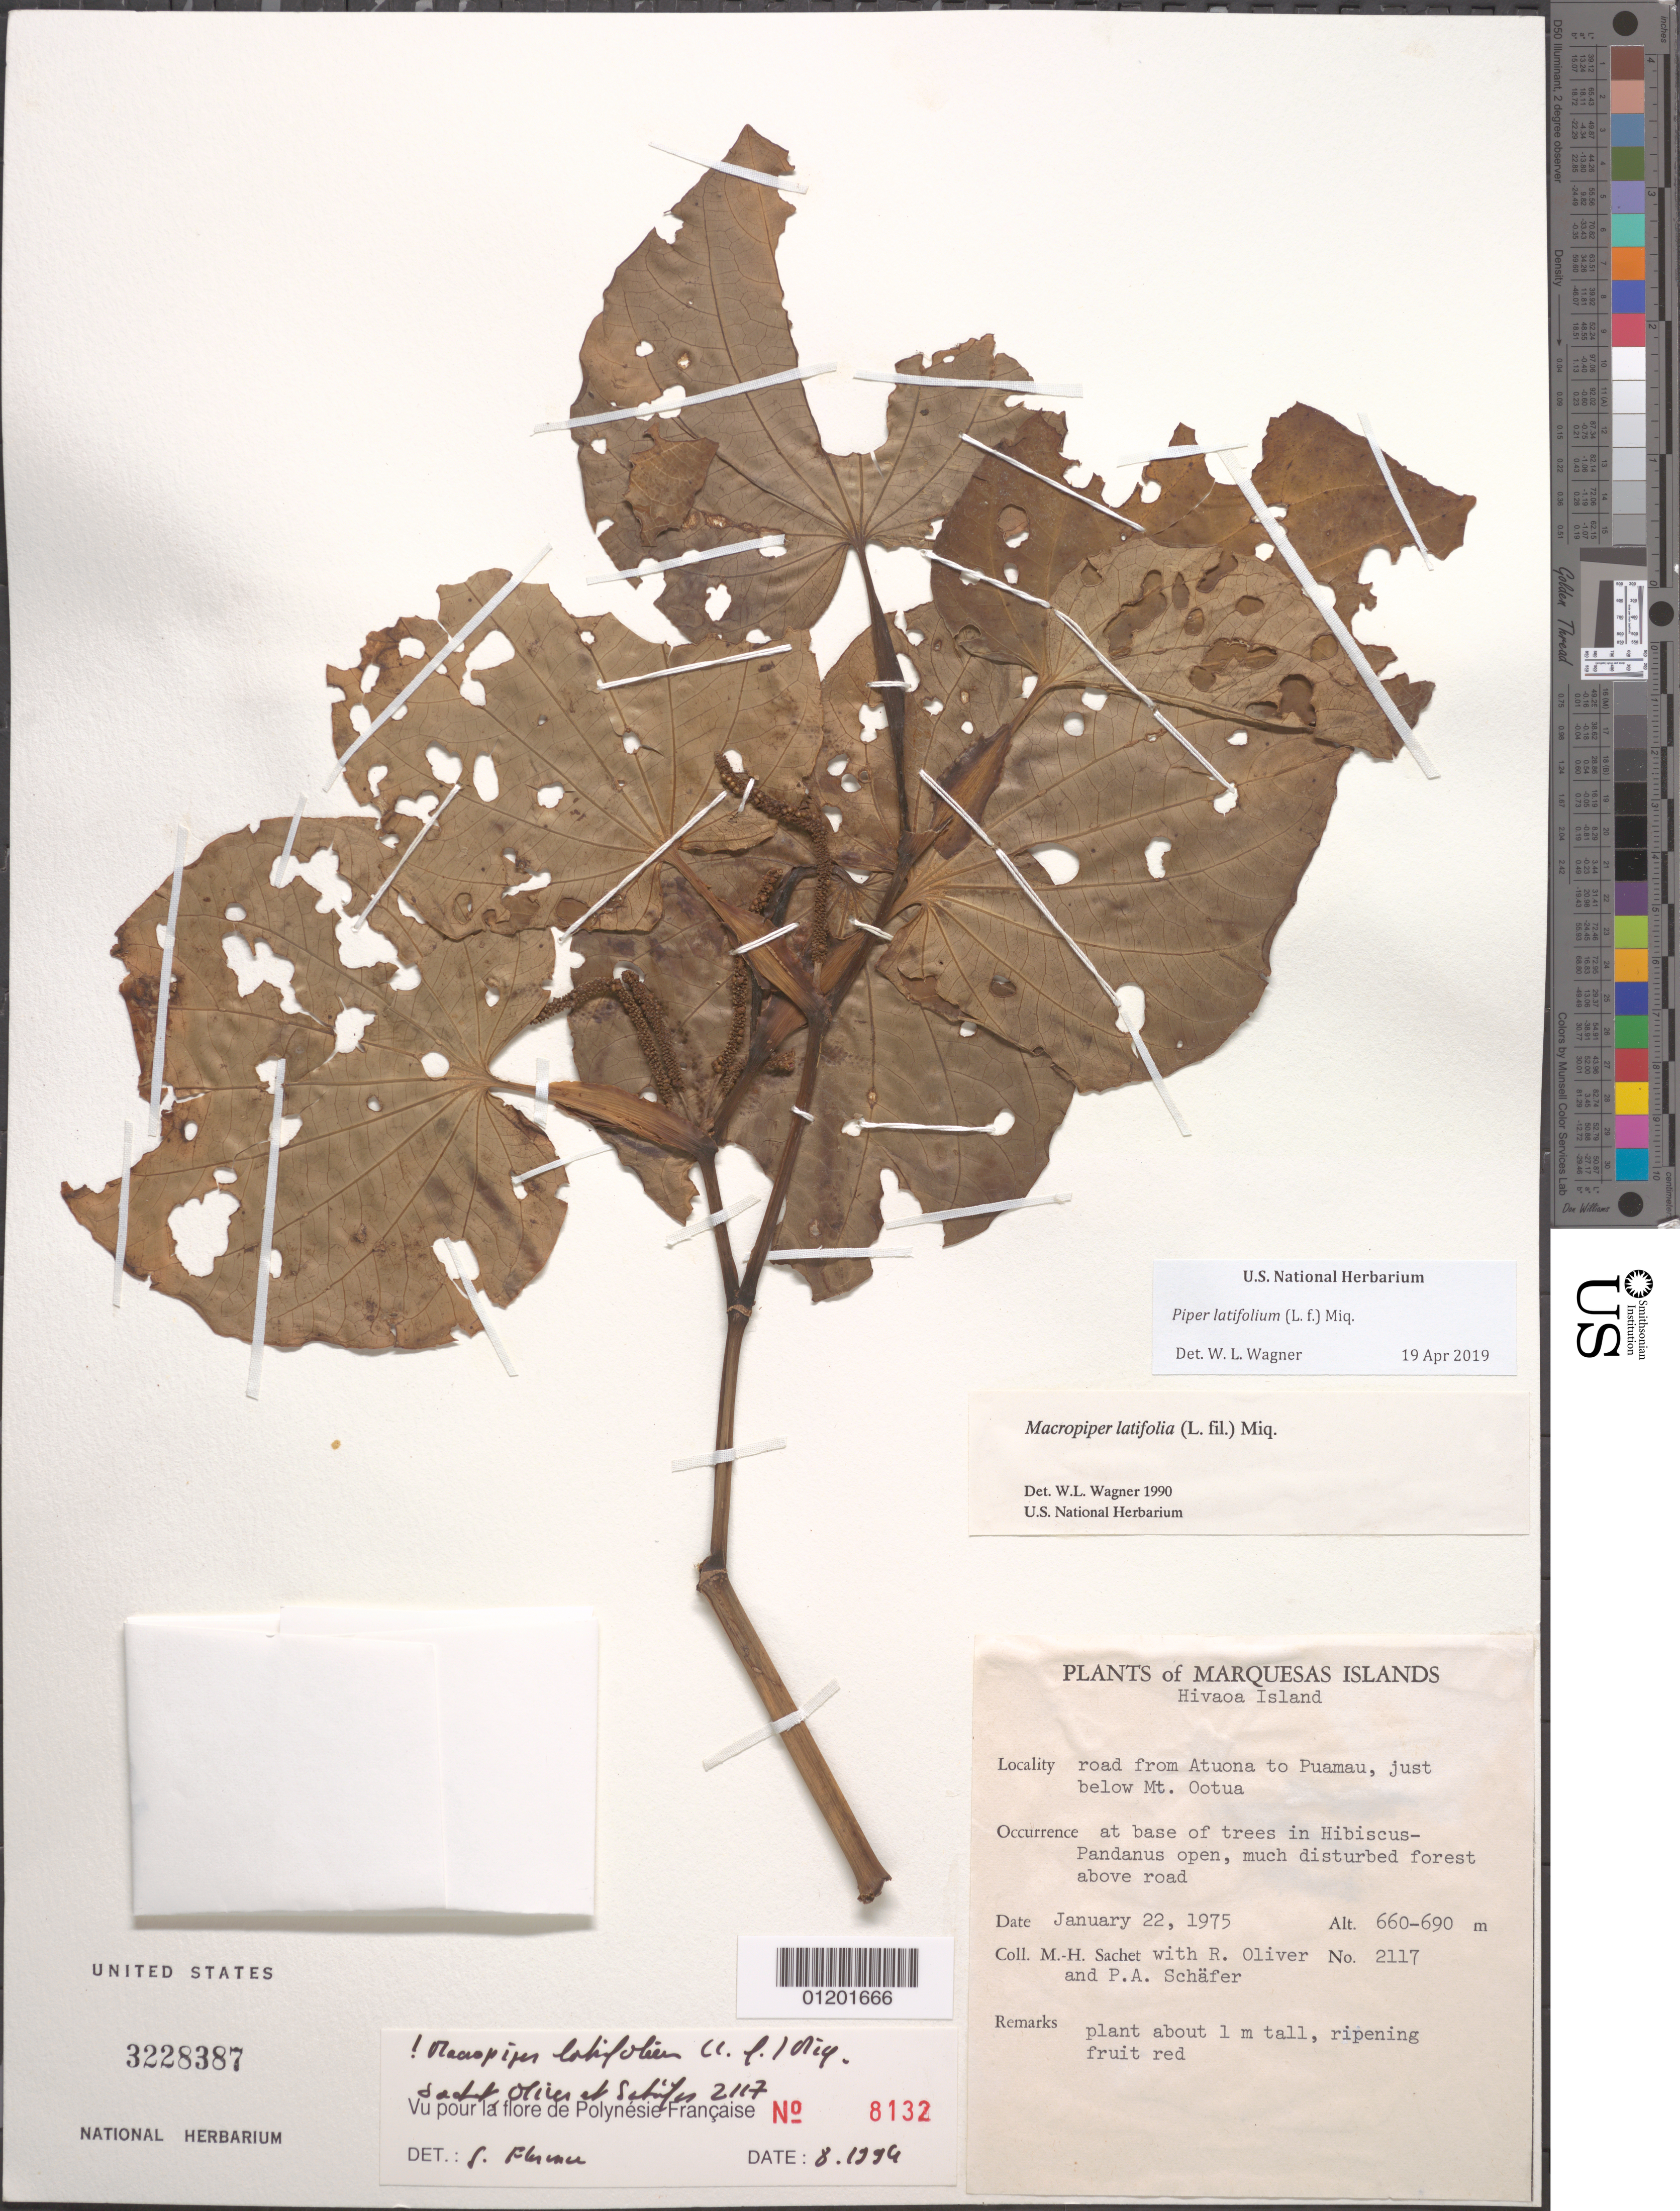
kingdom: Plantae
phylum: Tracheophyta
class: Magnoliopsida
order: Piperales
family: Piperaceae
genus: Piper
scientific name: Piper latifolium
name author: L. f.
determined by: Wagner, W. L., (BOT), Smithsonian Institution - National Museum of Natural History (UNITED STATES)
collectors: M.-H. Sachet, R. L. Oliver & P. A. Schäfer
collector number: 2117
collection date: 1975-01-22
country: French Polynesia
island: Hiva Oa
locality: Road from Atuona to Puamau, just below Mt. Ootua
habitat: At base of trees in Hibiscus - Pandanus forest, much disturbed forest above road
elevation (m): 660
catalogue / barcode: US 3228387